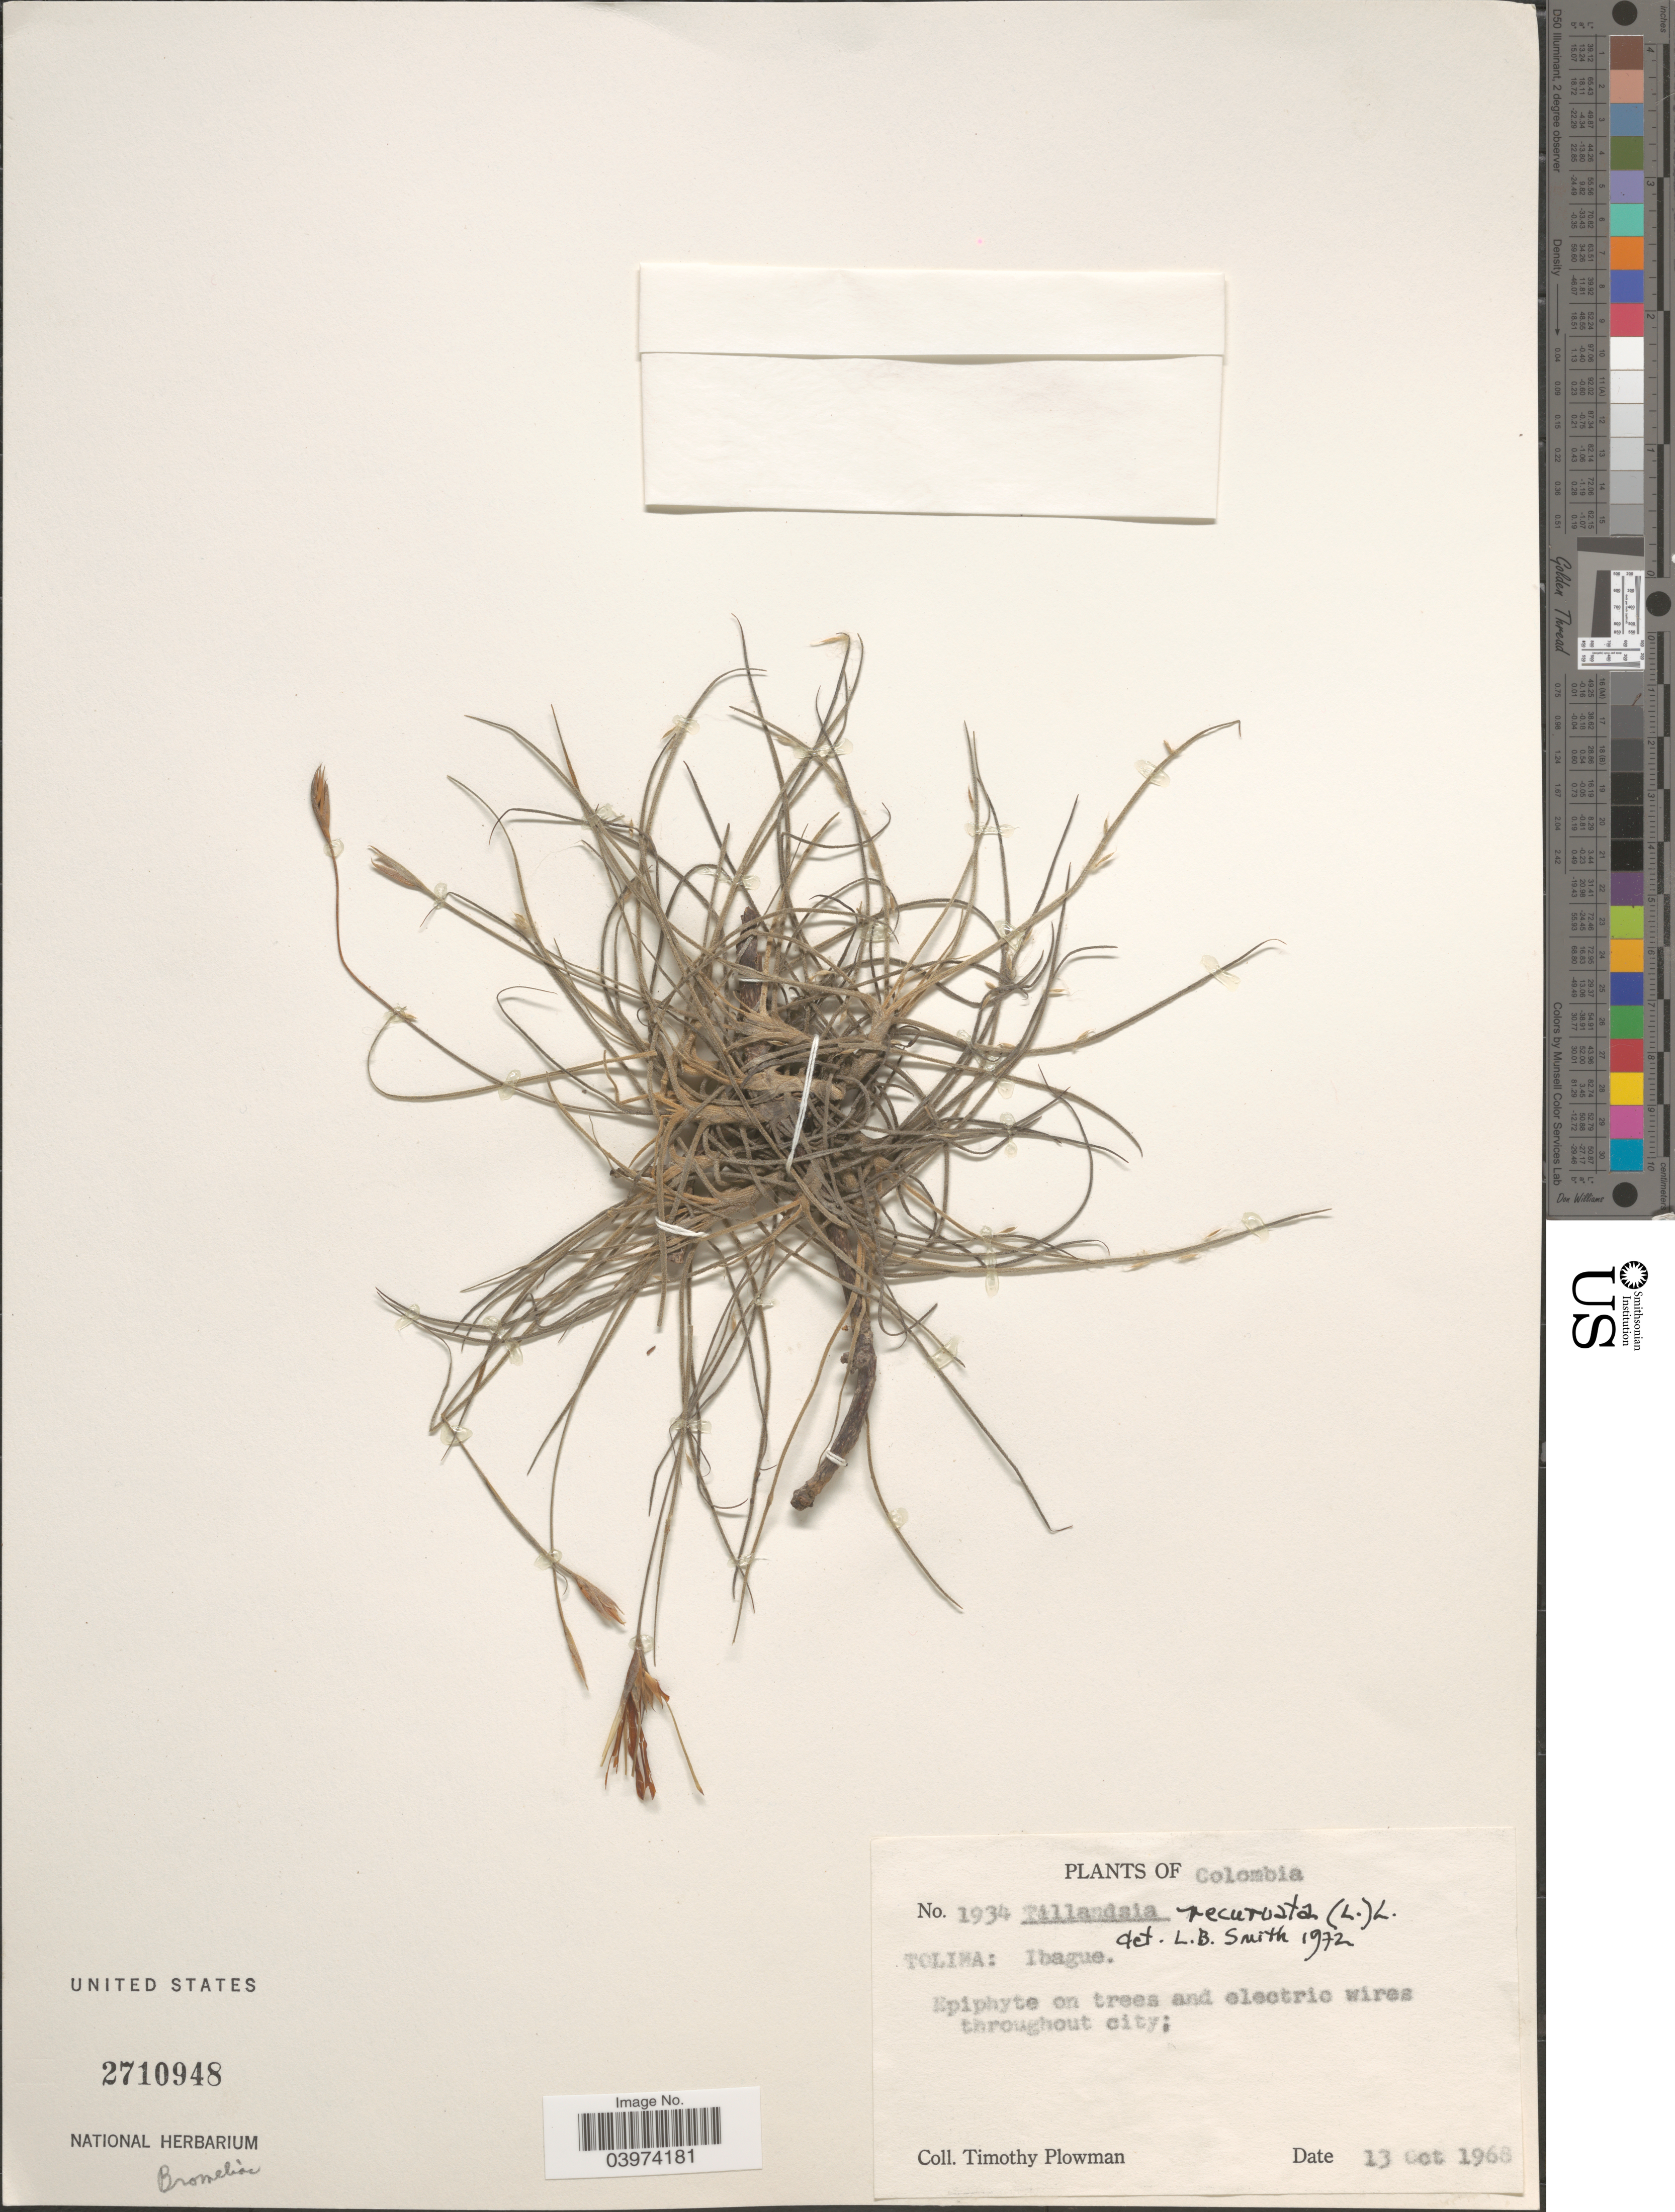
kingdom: Plantae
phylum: Tracheophyta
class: Liliopsida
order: Poales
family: Bromeliaceae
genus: Tillandsia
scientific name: Tillandsia recurvata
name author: L.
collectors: T. Plowman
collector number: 1934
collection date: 1968-10-13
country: Colombia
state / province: Tolima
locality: Ibague.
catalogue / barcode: US 2710948